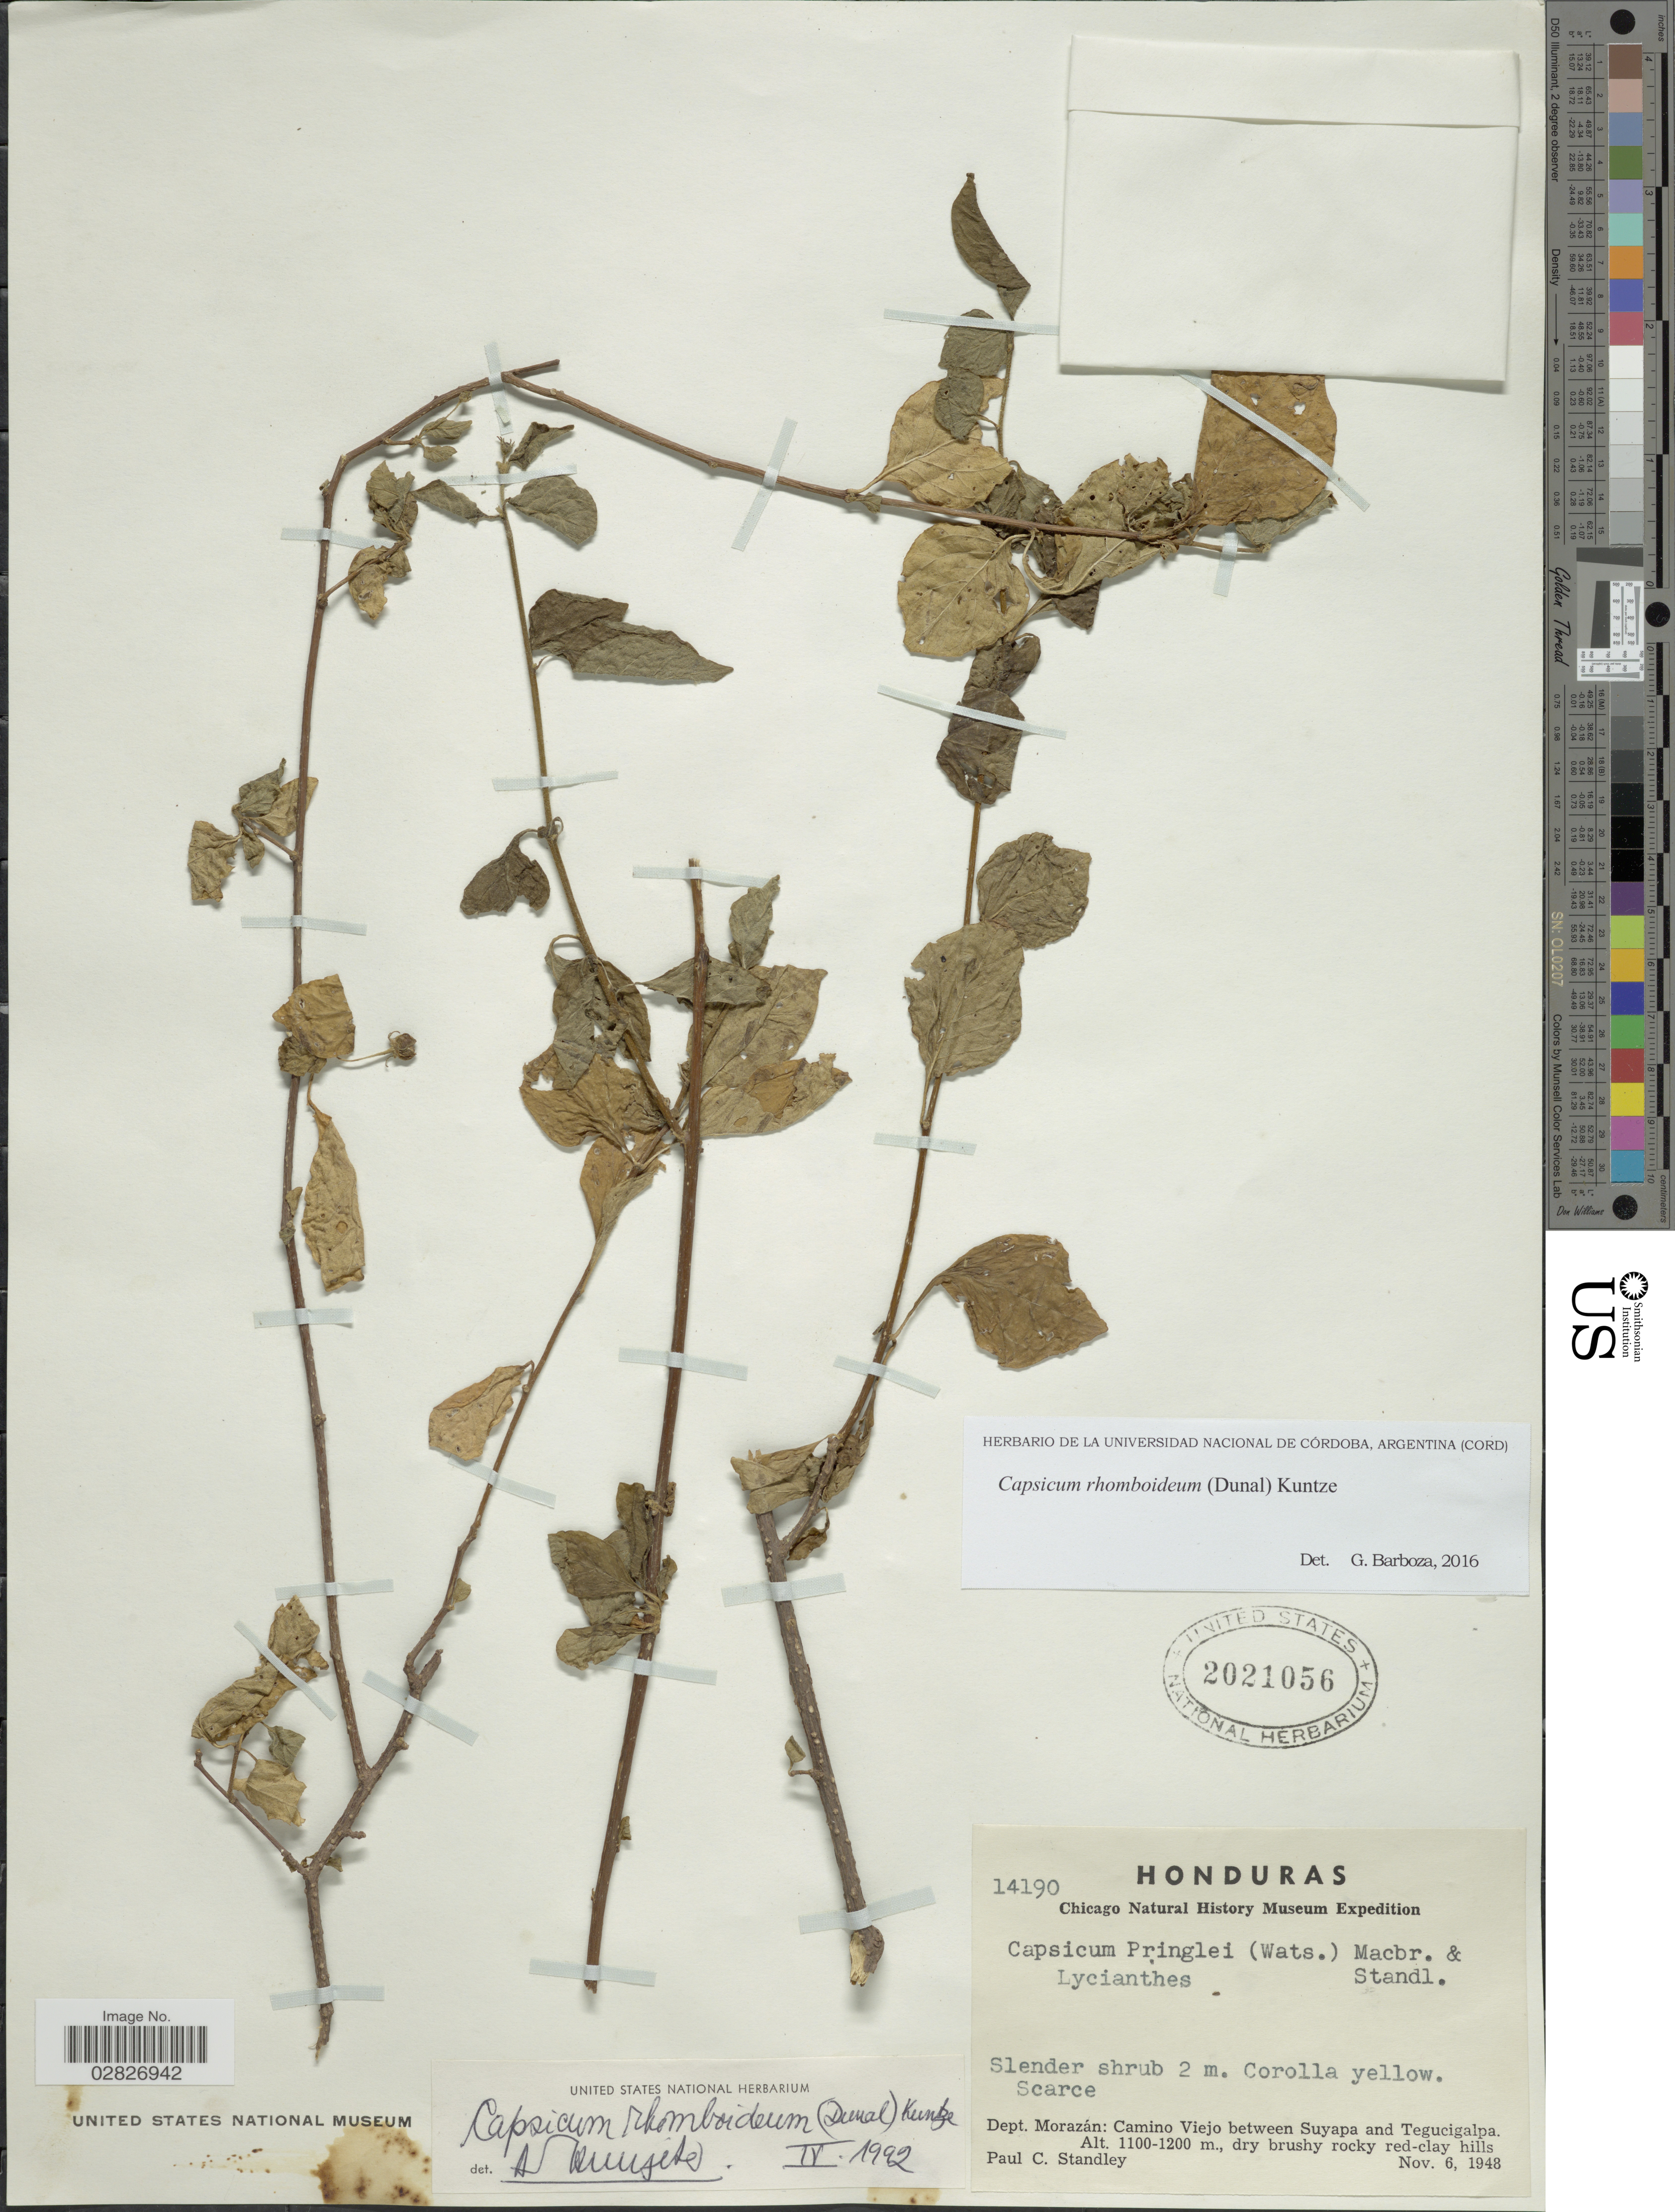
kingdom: Plantae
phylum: Tracheophyta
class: Magnoliopsida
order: Solanales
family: Solanaceae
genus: Capsicum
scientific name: Capsicum rhomboideum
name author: (Humb. & Bonpl. ex Dunal) Kuntze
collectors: P. C. Standley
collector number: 14190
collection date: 1948-11-06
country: Honduras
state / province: Fco. Morazán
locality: Dept. Morazán, Camino Viejo between Suyapa and Tegucigalpa.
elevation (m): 1100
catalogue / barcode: US 2021056